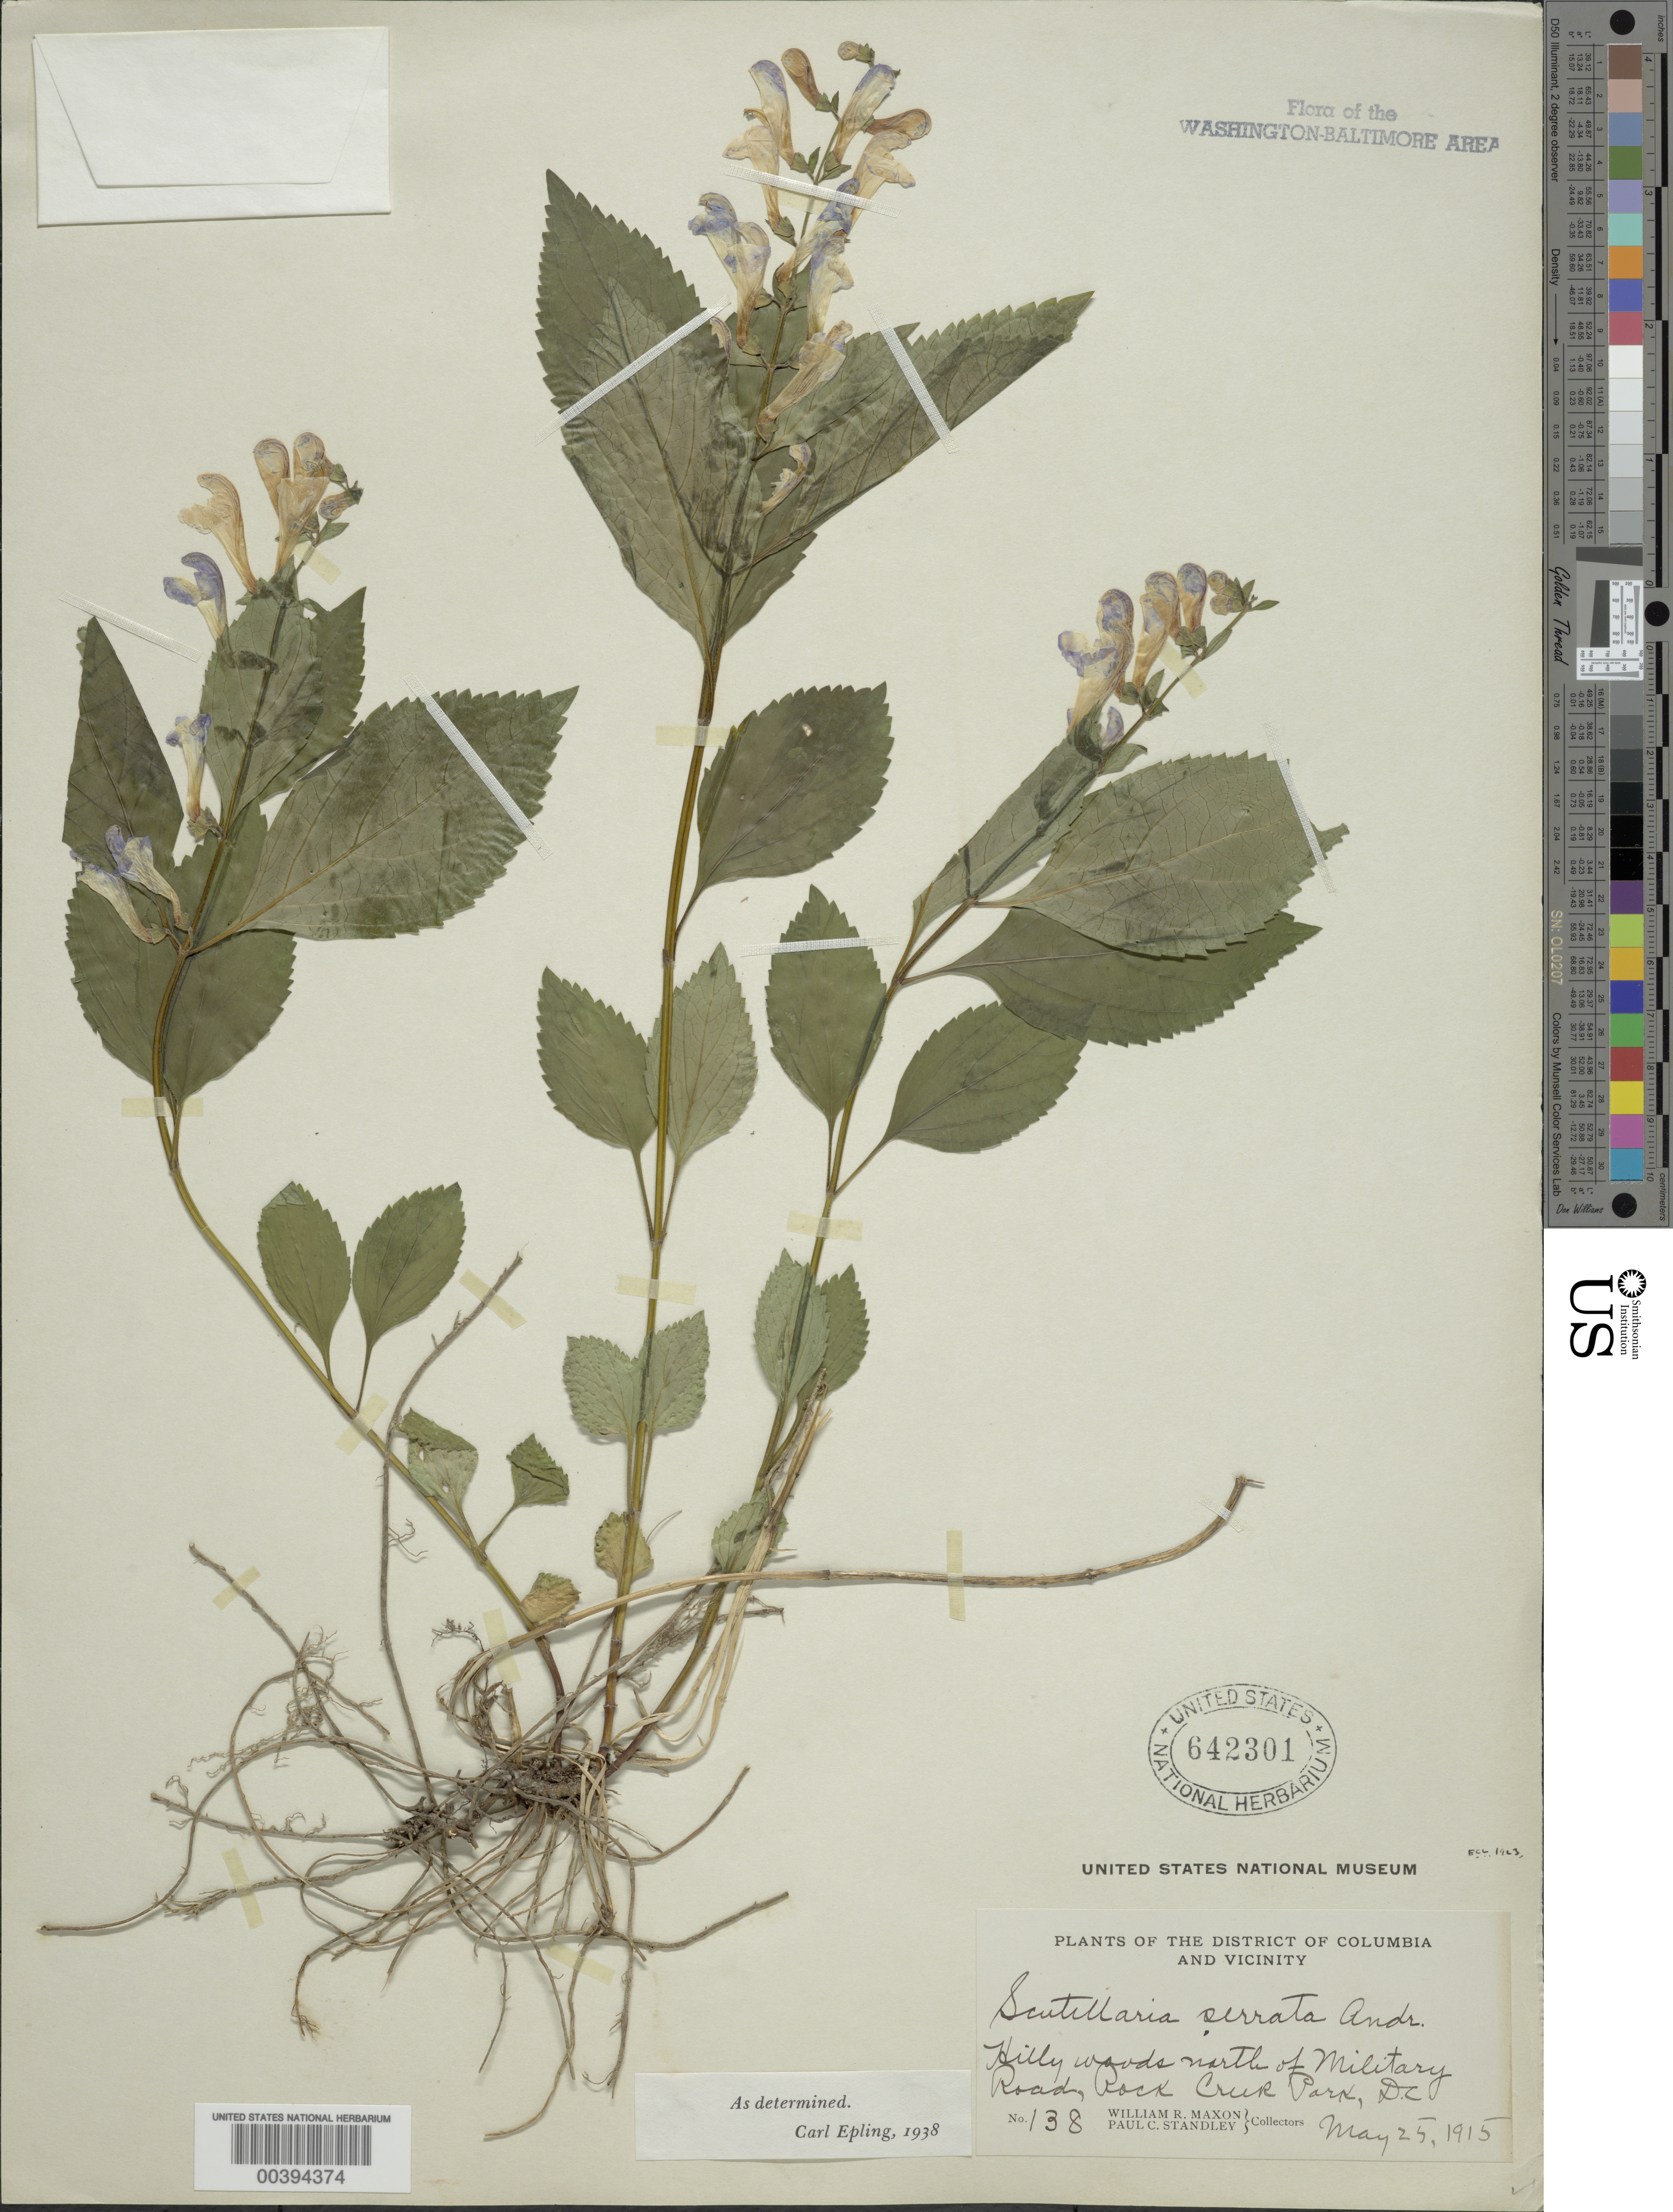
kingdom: Plantae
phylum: Tracheophyta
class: Magnoliopsida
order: Lamiales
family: Lamiaceae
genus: Scutellaria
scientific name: Scutellaria serrata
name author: Andrews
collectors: W. R. Maxon & P. C. Standley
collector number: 138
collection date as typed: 25 May 1915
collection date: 1915-05-25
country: United States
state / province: District of Columbia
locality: North of Military Rd., Rock Creek Park Rock Creek Park and vicinity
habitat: Hilly woods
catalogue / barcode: US 642301